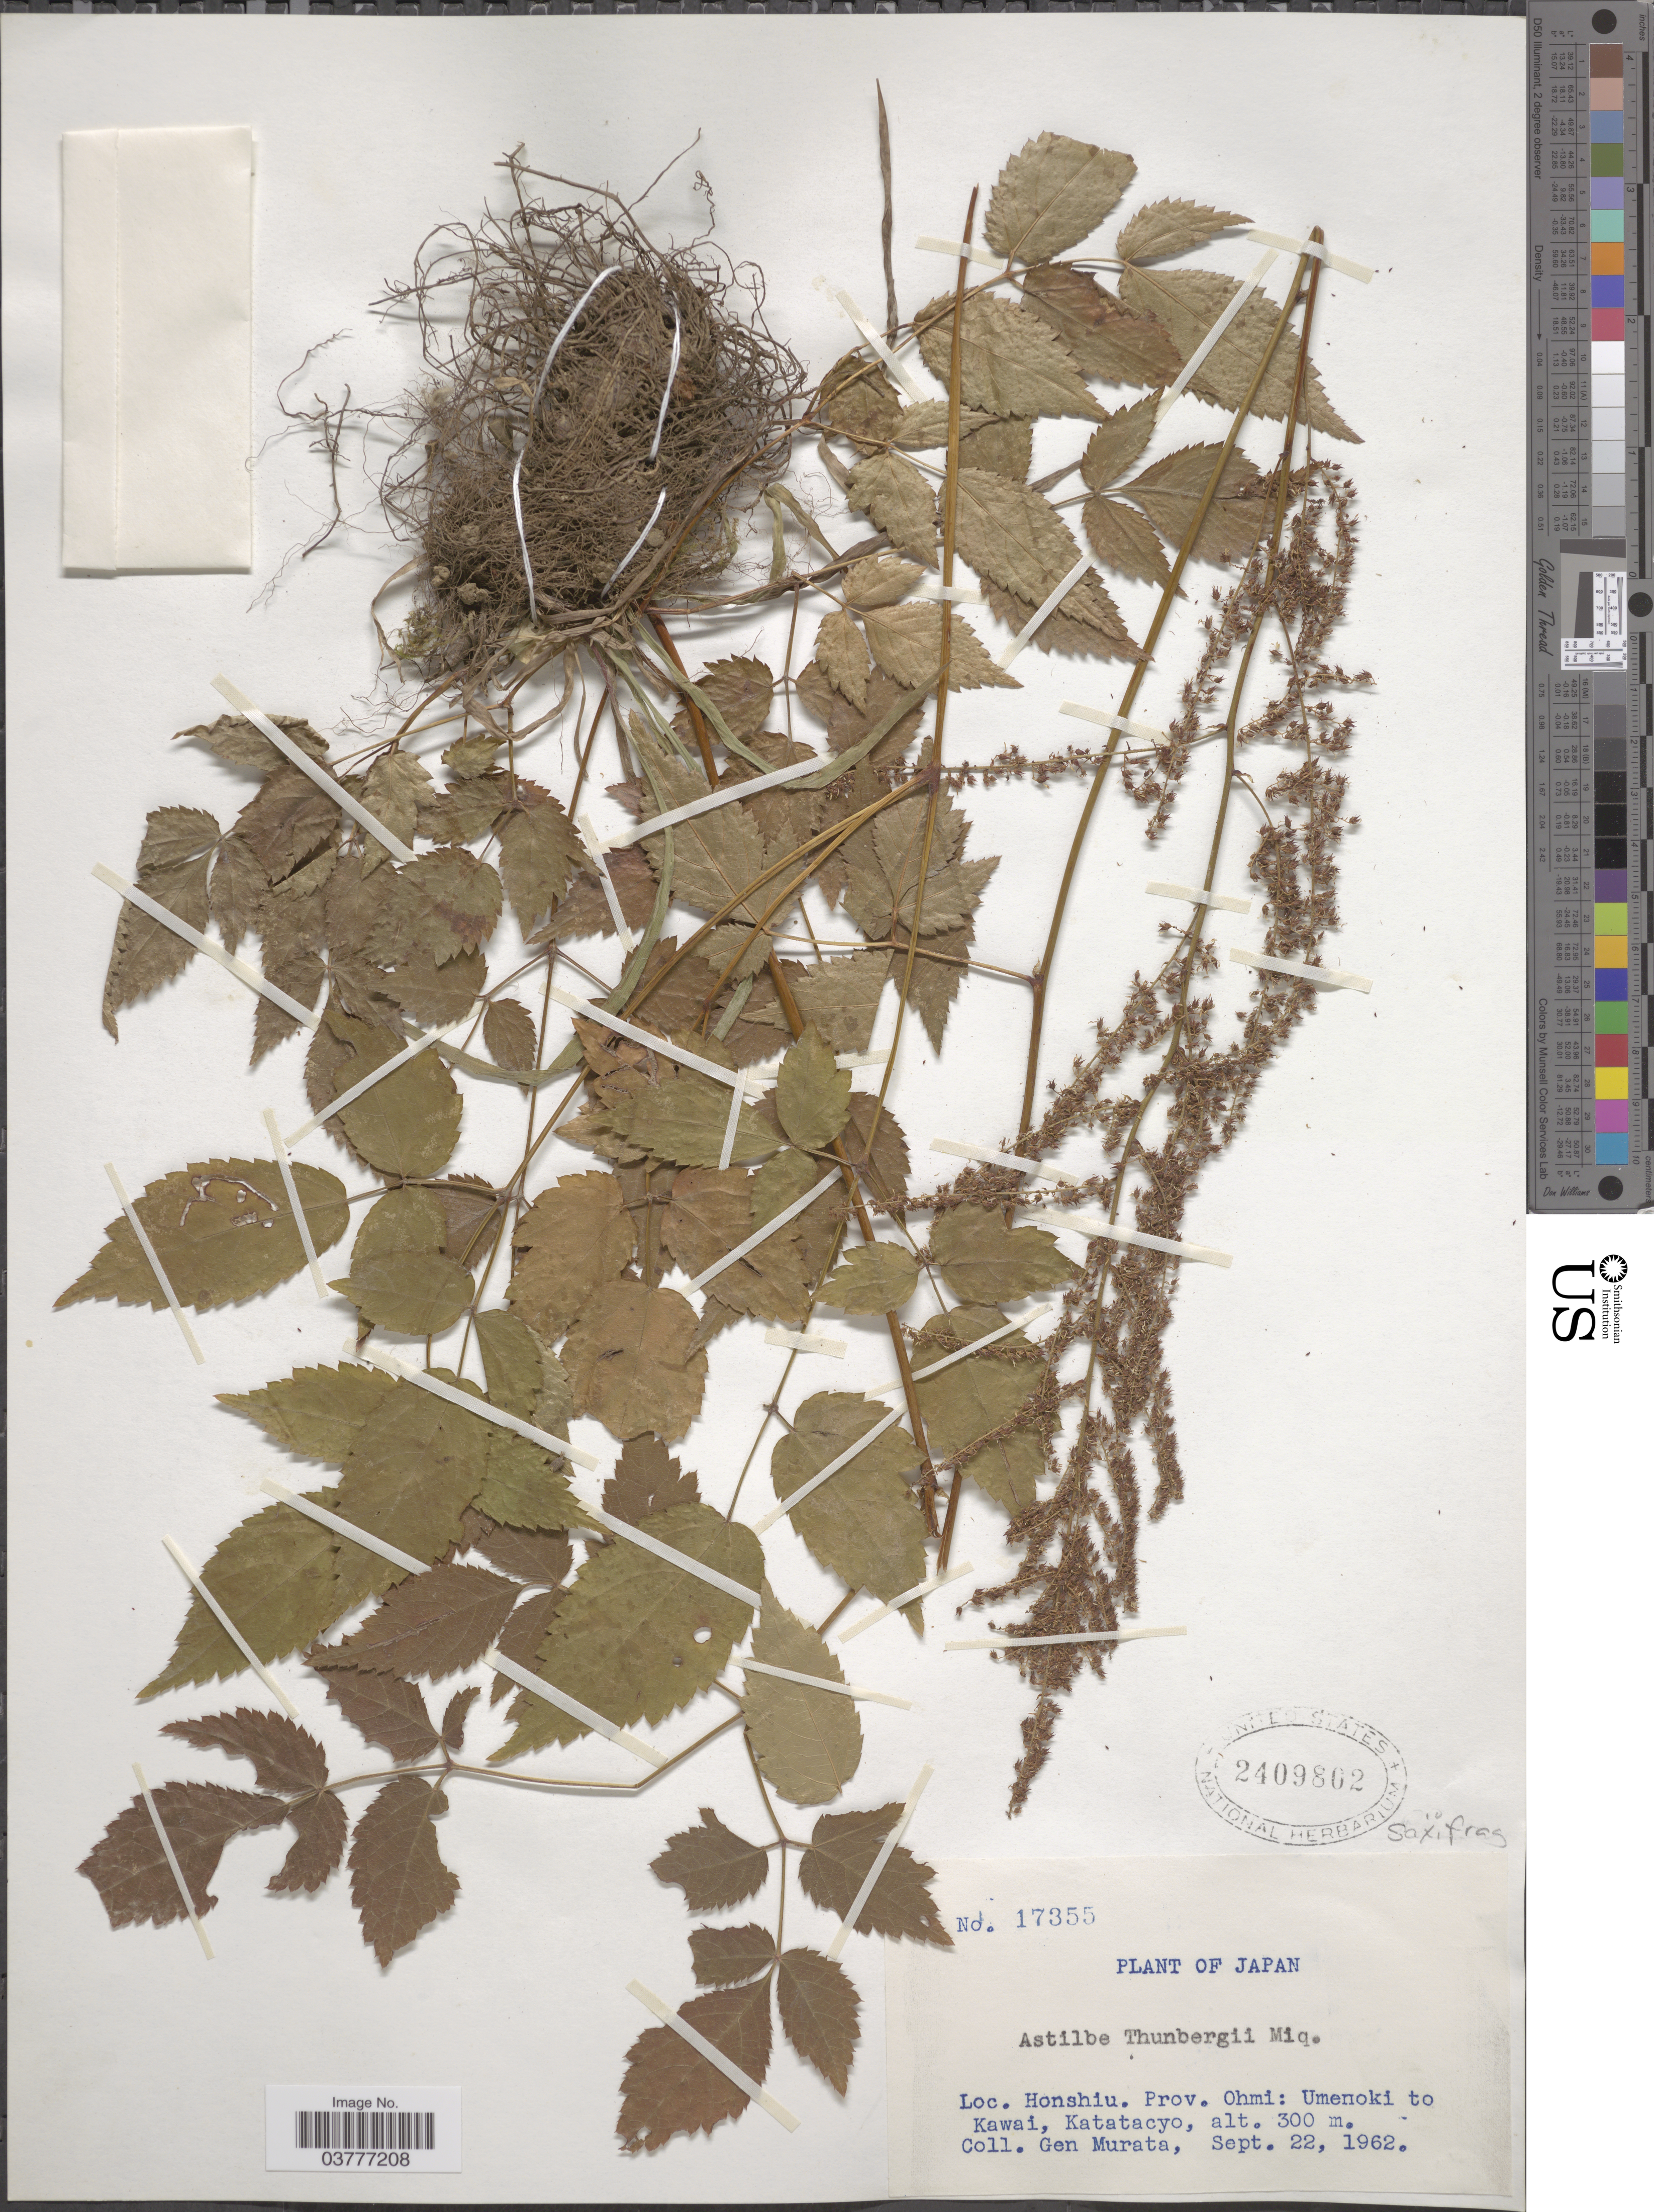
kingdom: Plantae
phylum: Tracheophyta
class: Magnoliopsida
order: Saxifragales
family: Saxifragaceae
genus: Astilbe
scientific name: Astilbe thunbergii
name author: (Siebold & Zucc.) Miq.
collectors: G. Murata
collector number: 17355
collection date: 1962-09-22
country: Japan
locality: Honshiu. Prov. Ohmi: Umenoki to Kawai, Katatacyo.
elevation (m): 300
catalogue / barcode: US 2409802